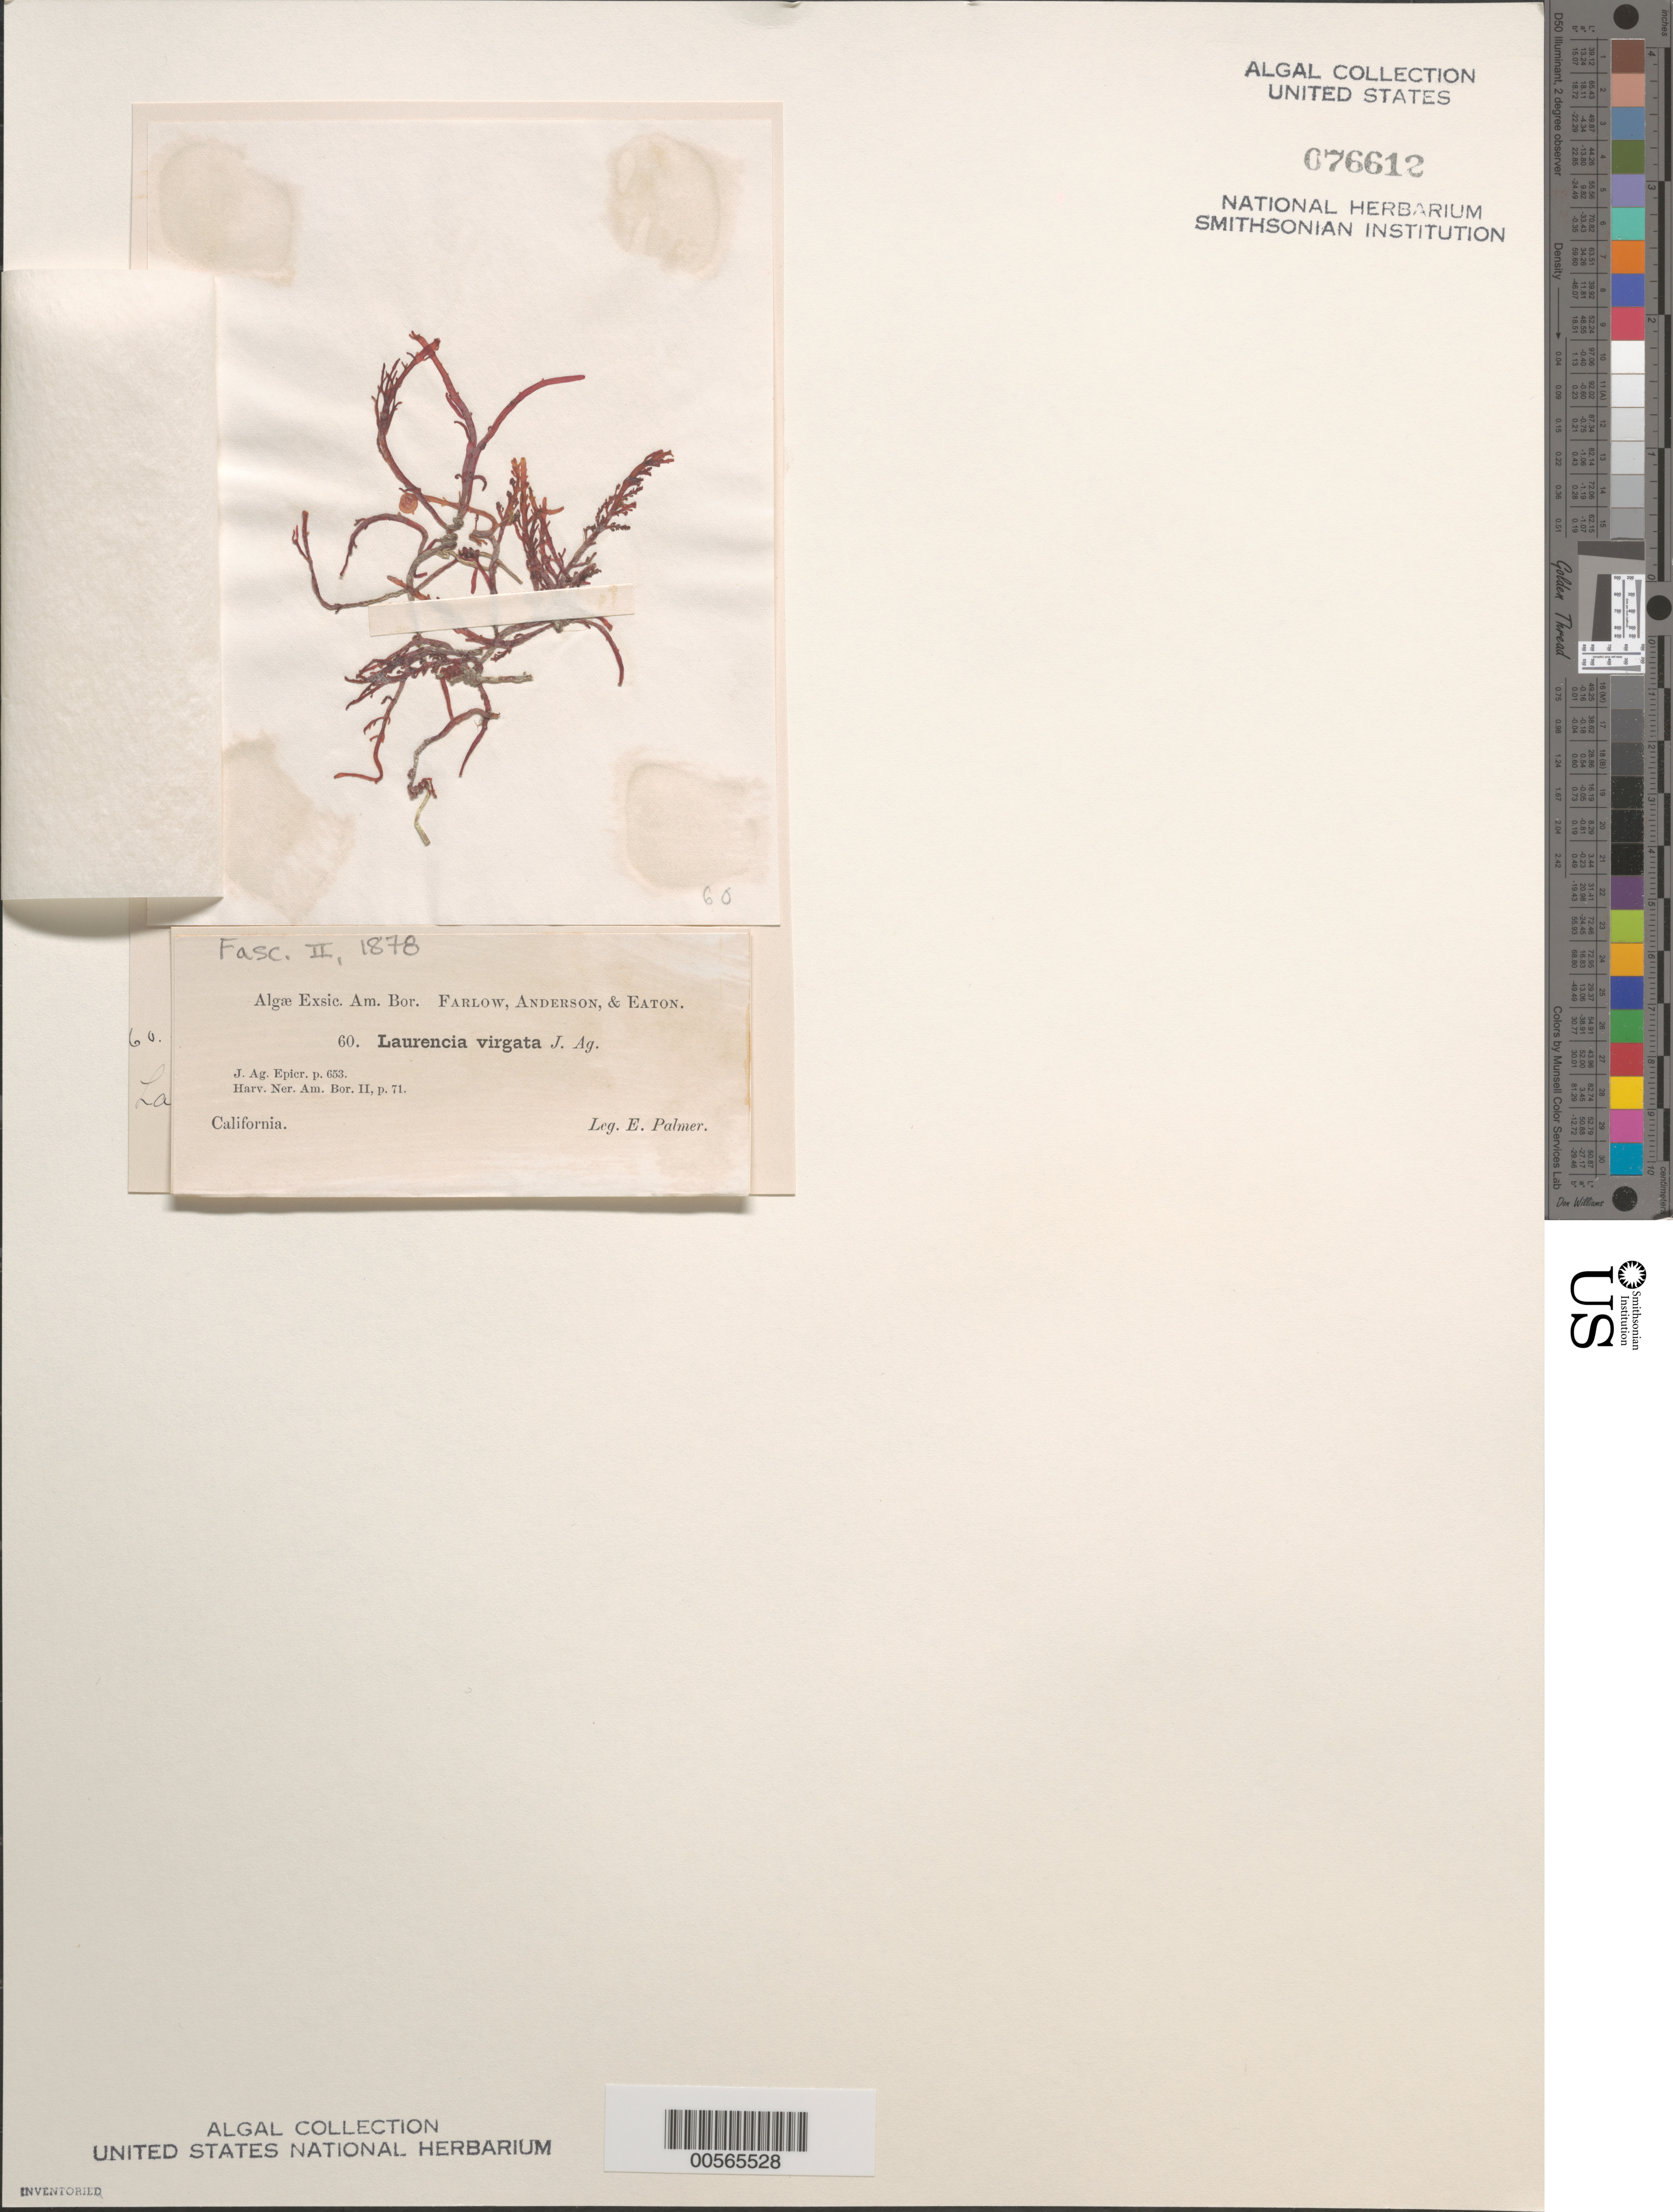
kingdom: Plantae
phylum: Rhodophyta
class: Florideophyceae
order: Ceramiales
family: Rhodomelaceae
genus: Laurencia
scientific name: Laurencia glomerata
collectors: E. Palmer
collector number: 60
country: United States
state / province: California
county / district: San Diego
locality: False Bay, San Diego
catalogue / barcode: US 76612